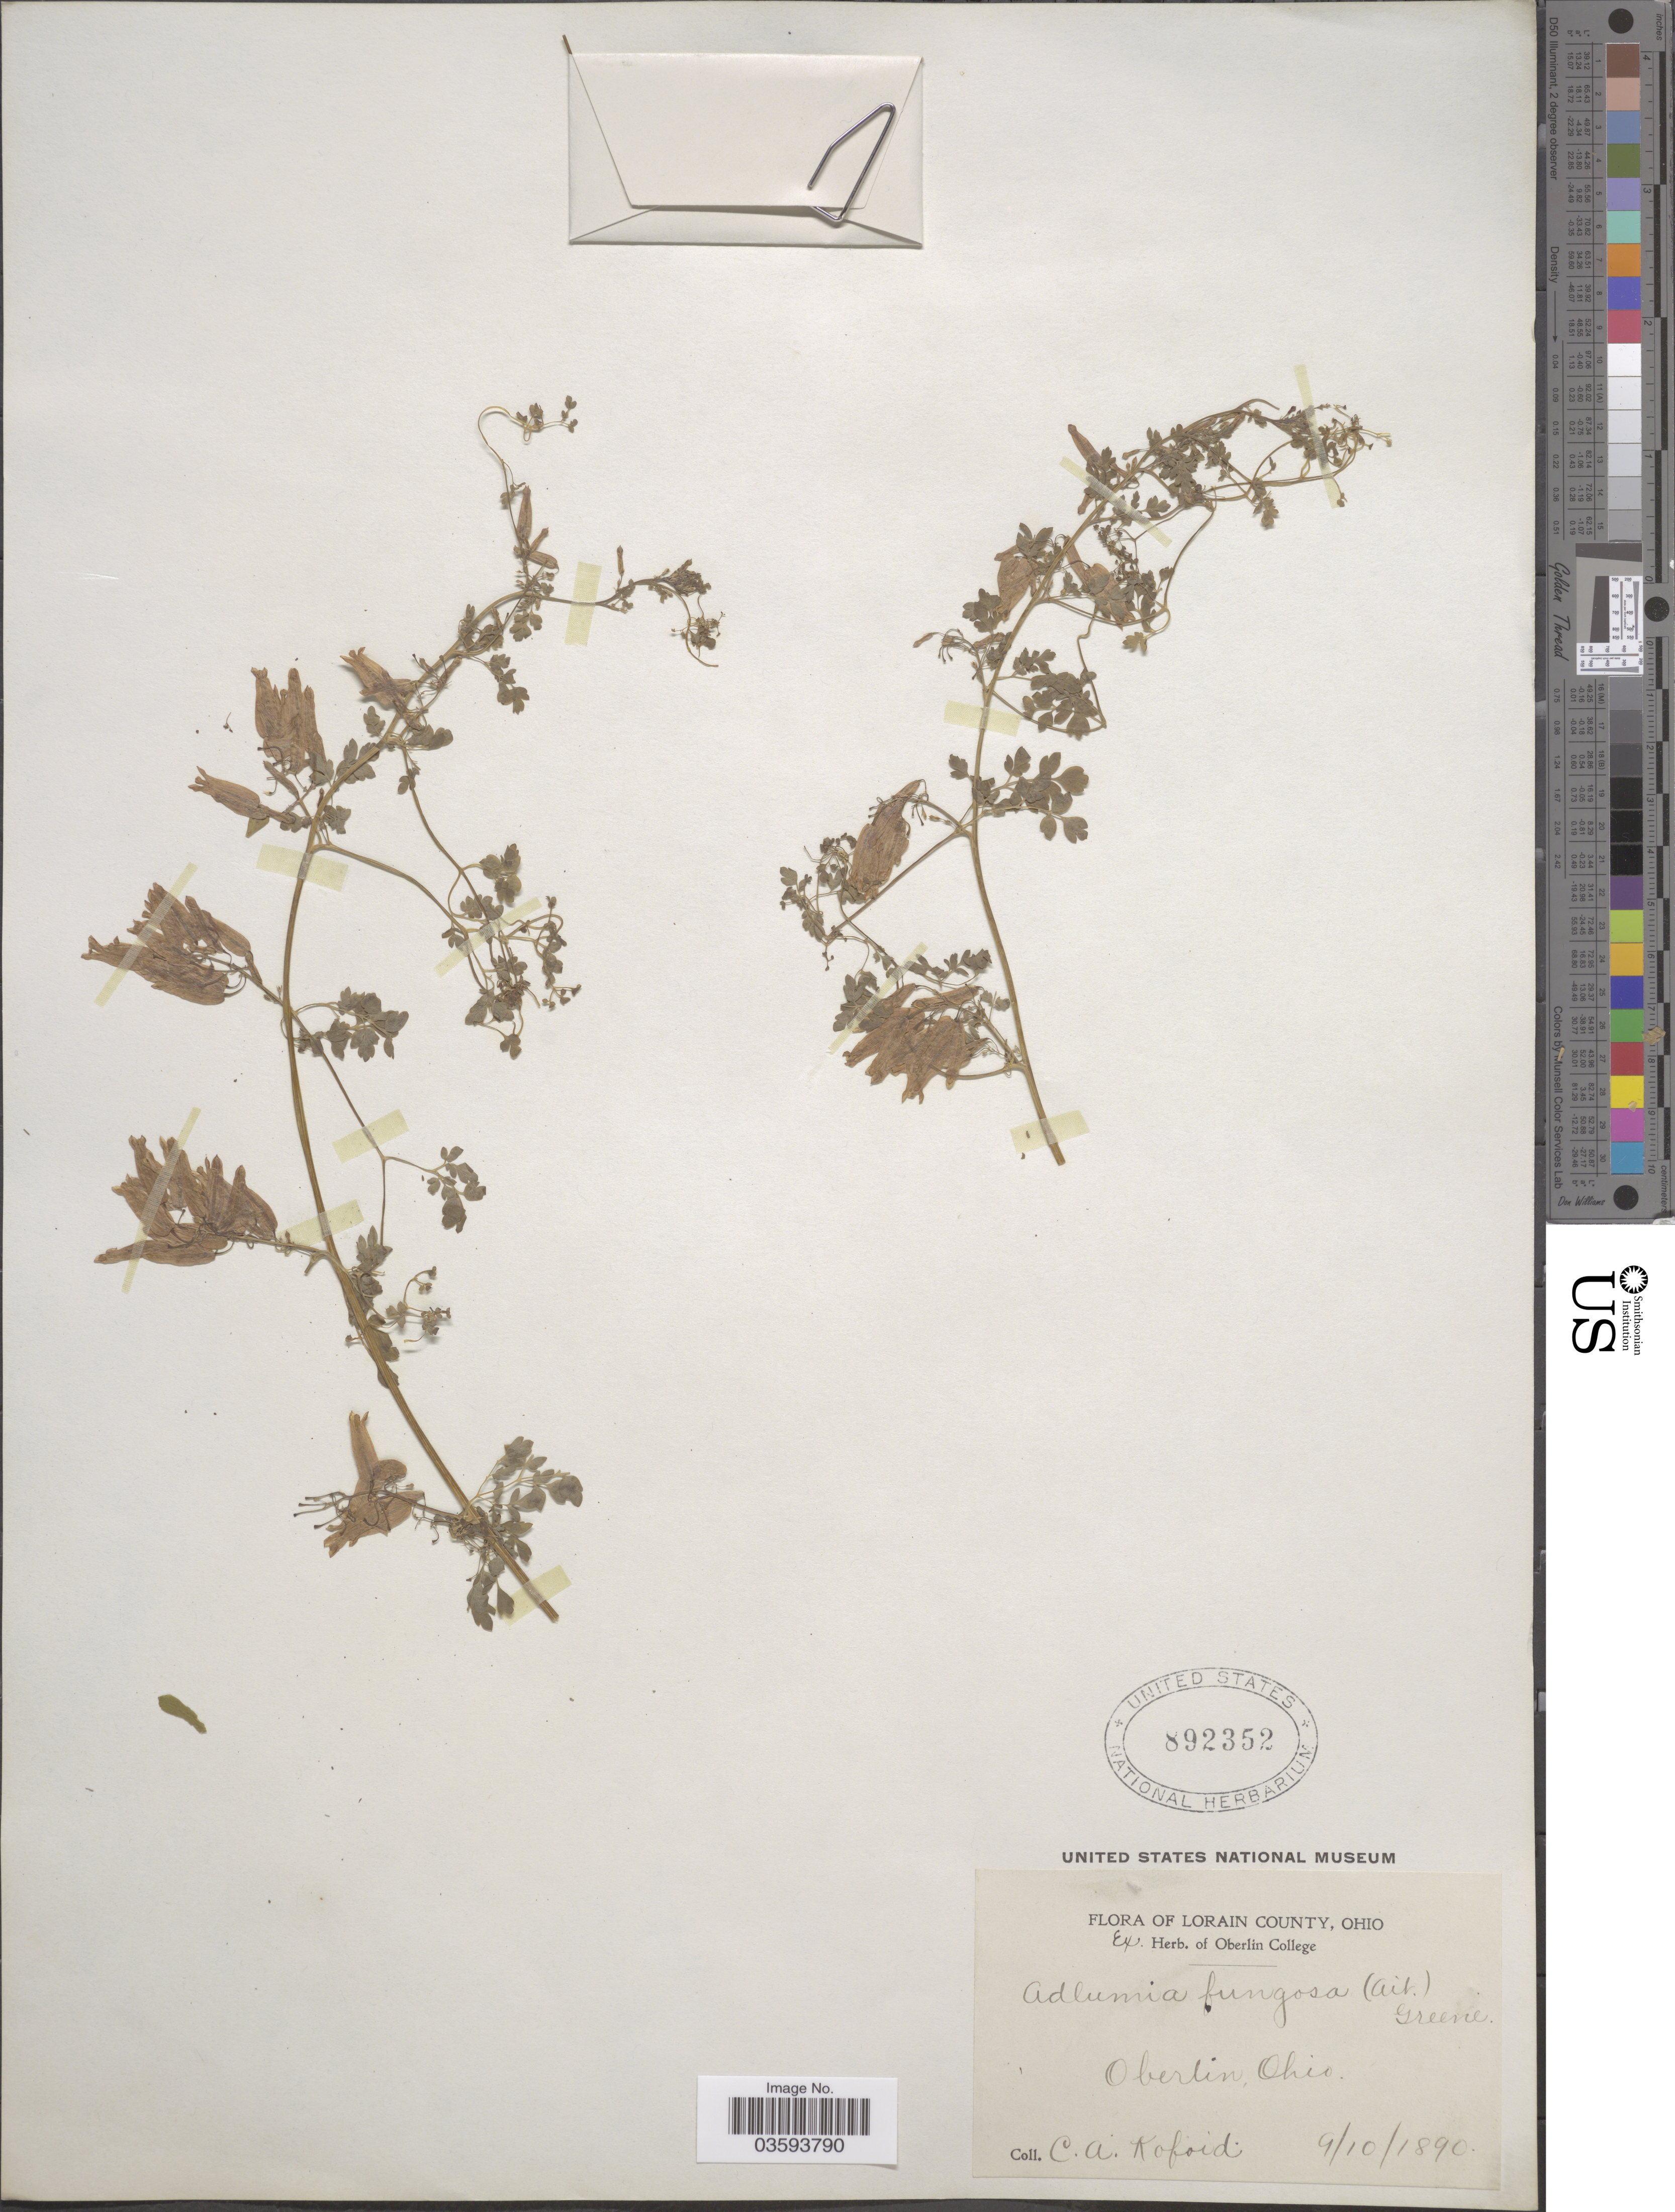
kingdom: Plantae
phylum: Tracheophyta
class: Magnoliopsida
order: Ranunculales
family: Papaveraceae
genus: Adlumia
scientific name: Adlumia fungosa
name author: (Aiton) Greene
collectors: C. Kofoid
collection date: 1890-09-10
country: United States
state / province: Ohio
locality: Lorain County. Oberlin.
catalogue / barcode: US 892352